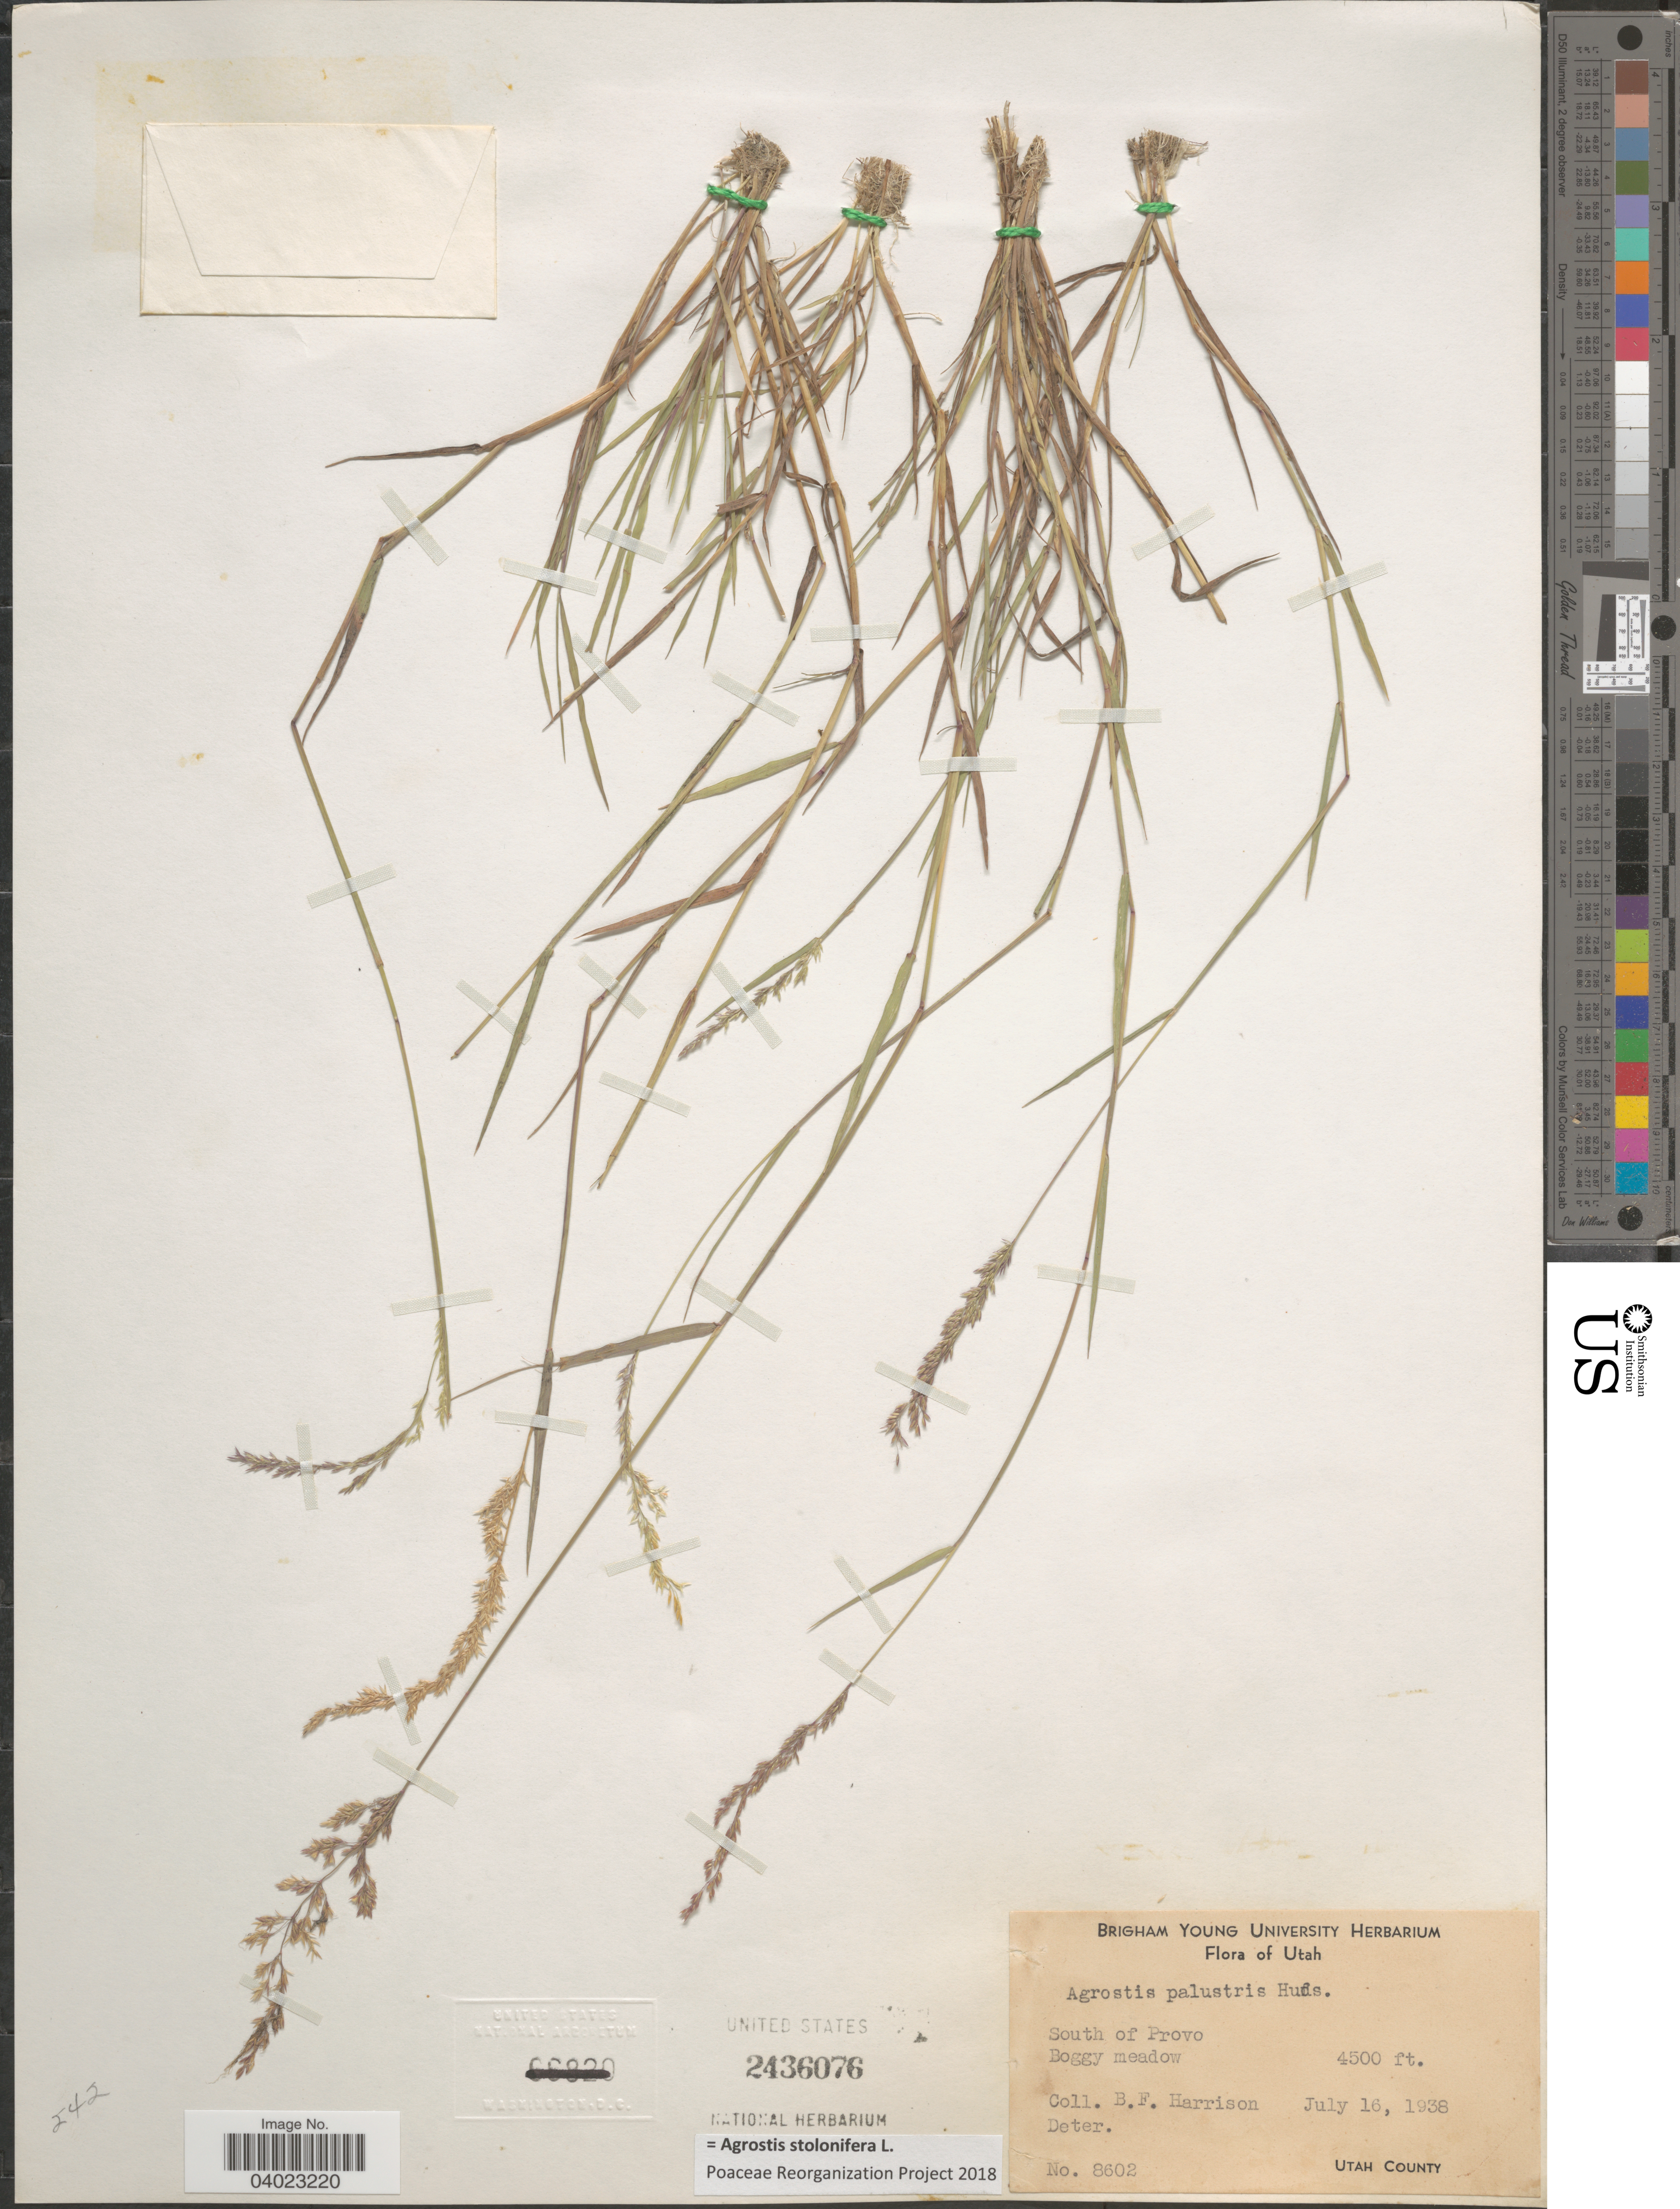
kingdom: Plantae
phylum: Tracheophyta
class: Liliopsida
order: Poales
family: Poaceae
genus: Agrostis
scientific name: Agrostis stolonifera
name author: L.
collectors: B. F. Harrison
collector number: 8602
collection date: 1938-07-16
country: United States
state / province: Utah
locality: South of Provo. Boggy meadow. Utah County.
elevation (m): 1372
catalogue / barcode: US 2436076